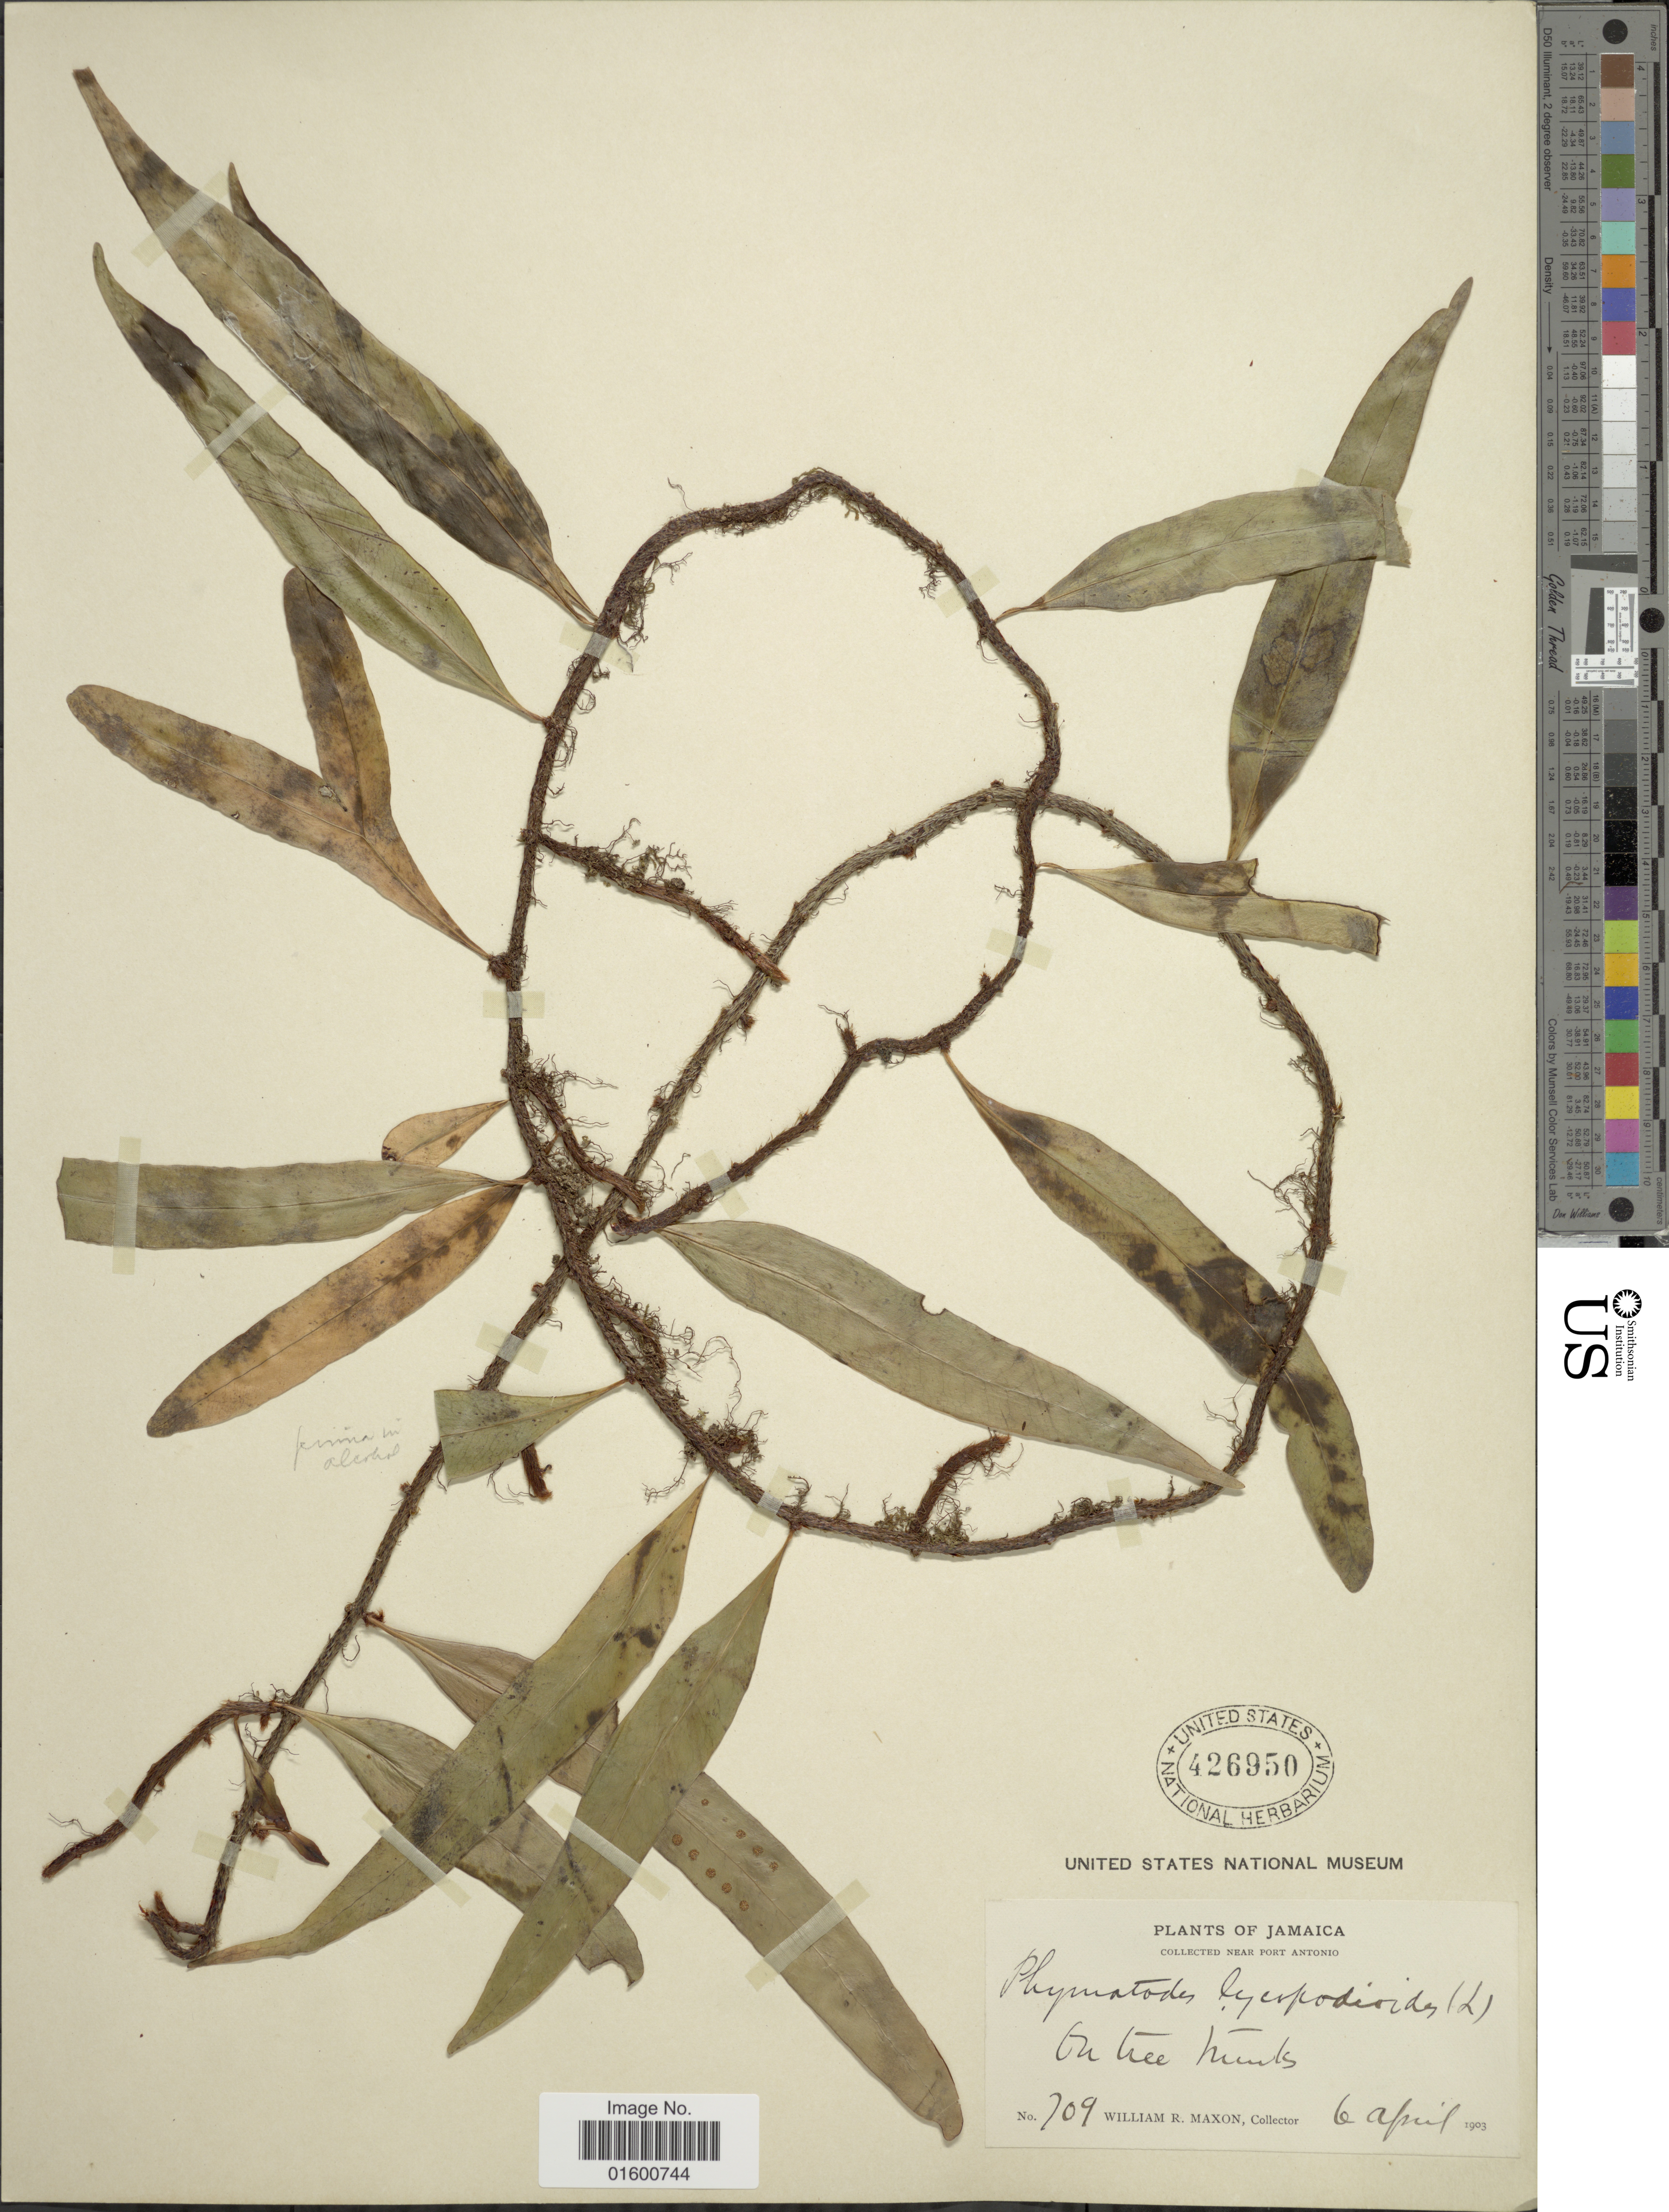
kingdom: Plantae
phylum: Tracheophyta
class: Polypodiopsida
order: Polypodiales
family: Polypodiaceae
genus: Microgramma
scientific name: Microgramma lycopodioides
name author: (L.) Copel.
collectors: W. R. Maxon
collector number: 709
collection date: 1903-04-06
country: Jamaica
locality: Near Port Antonio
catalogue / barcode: US 426950